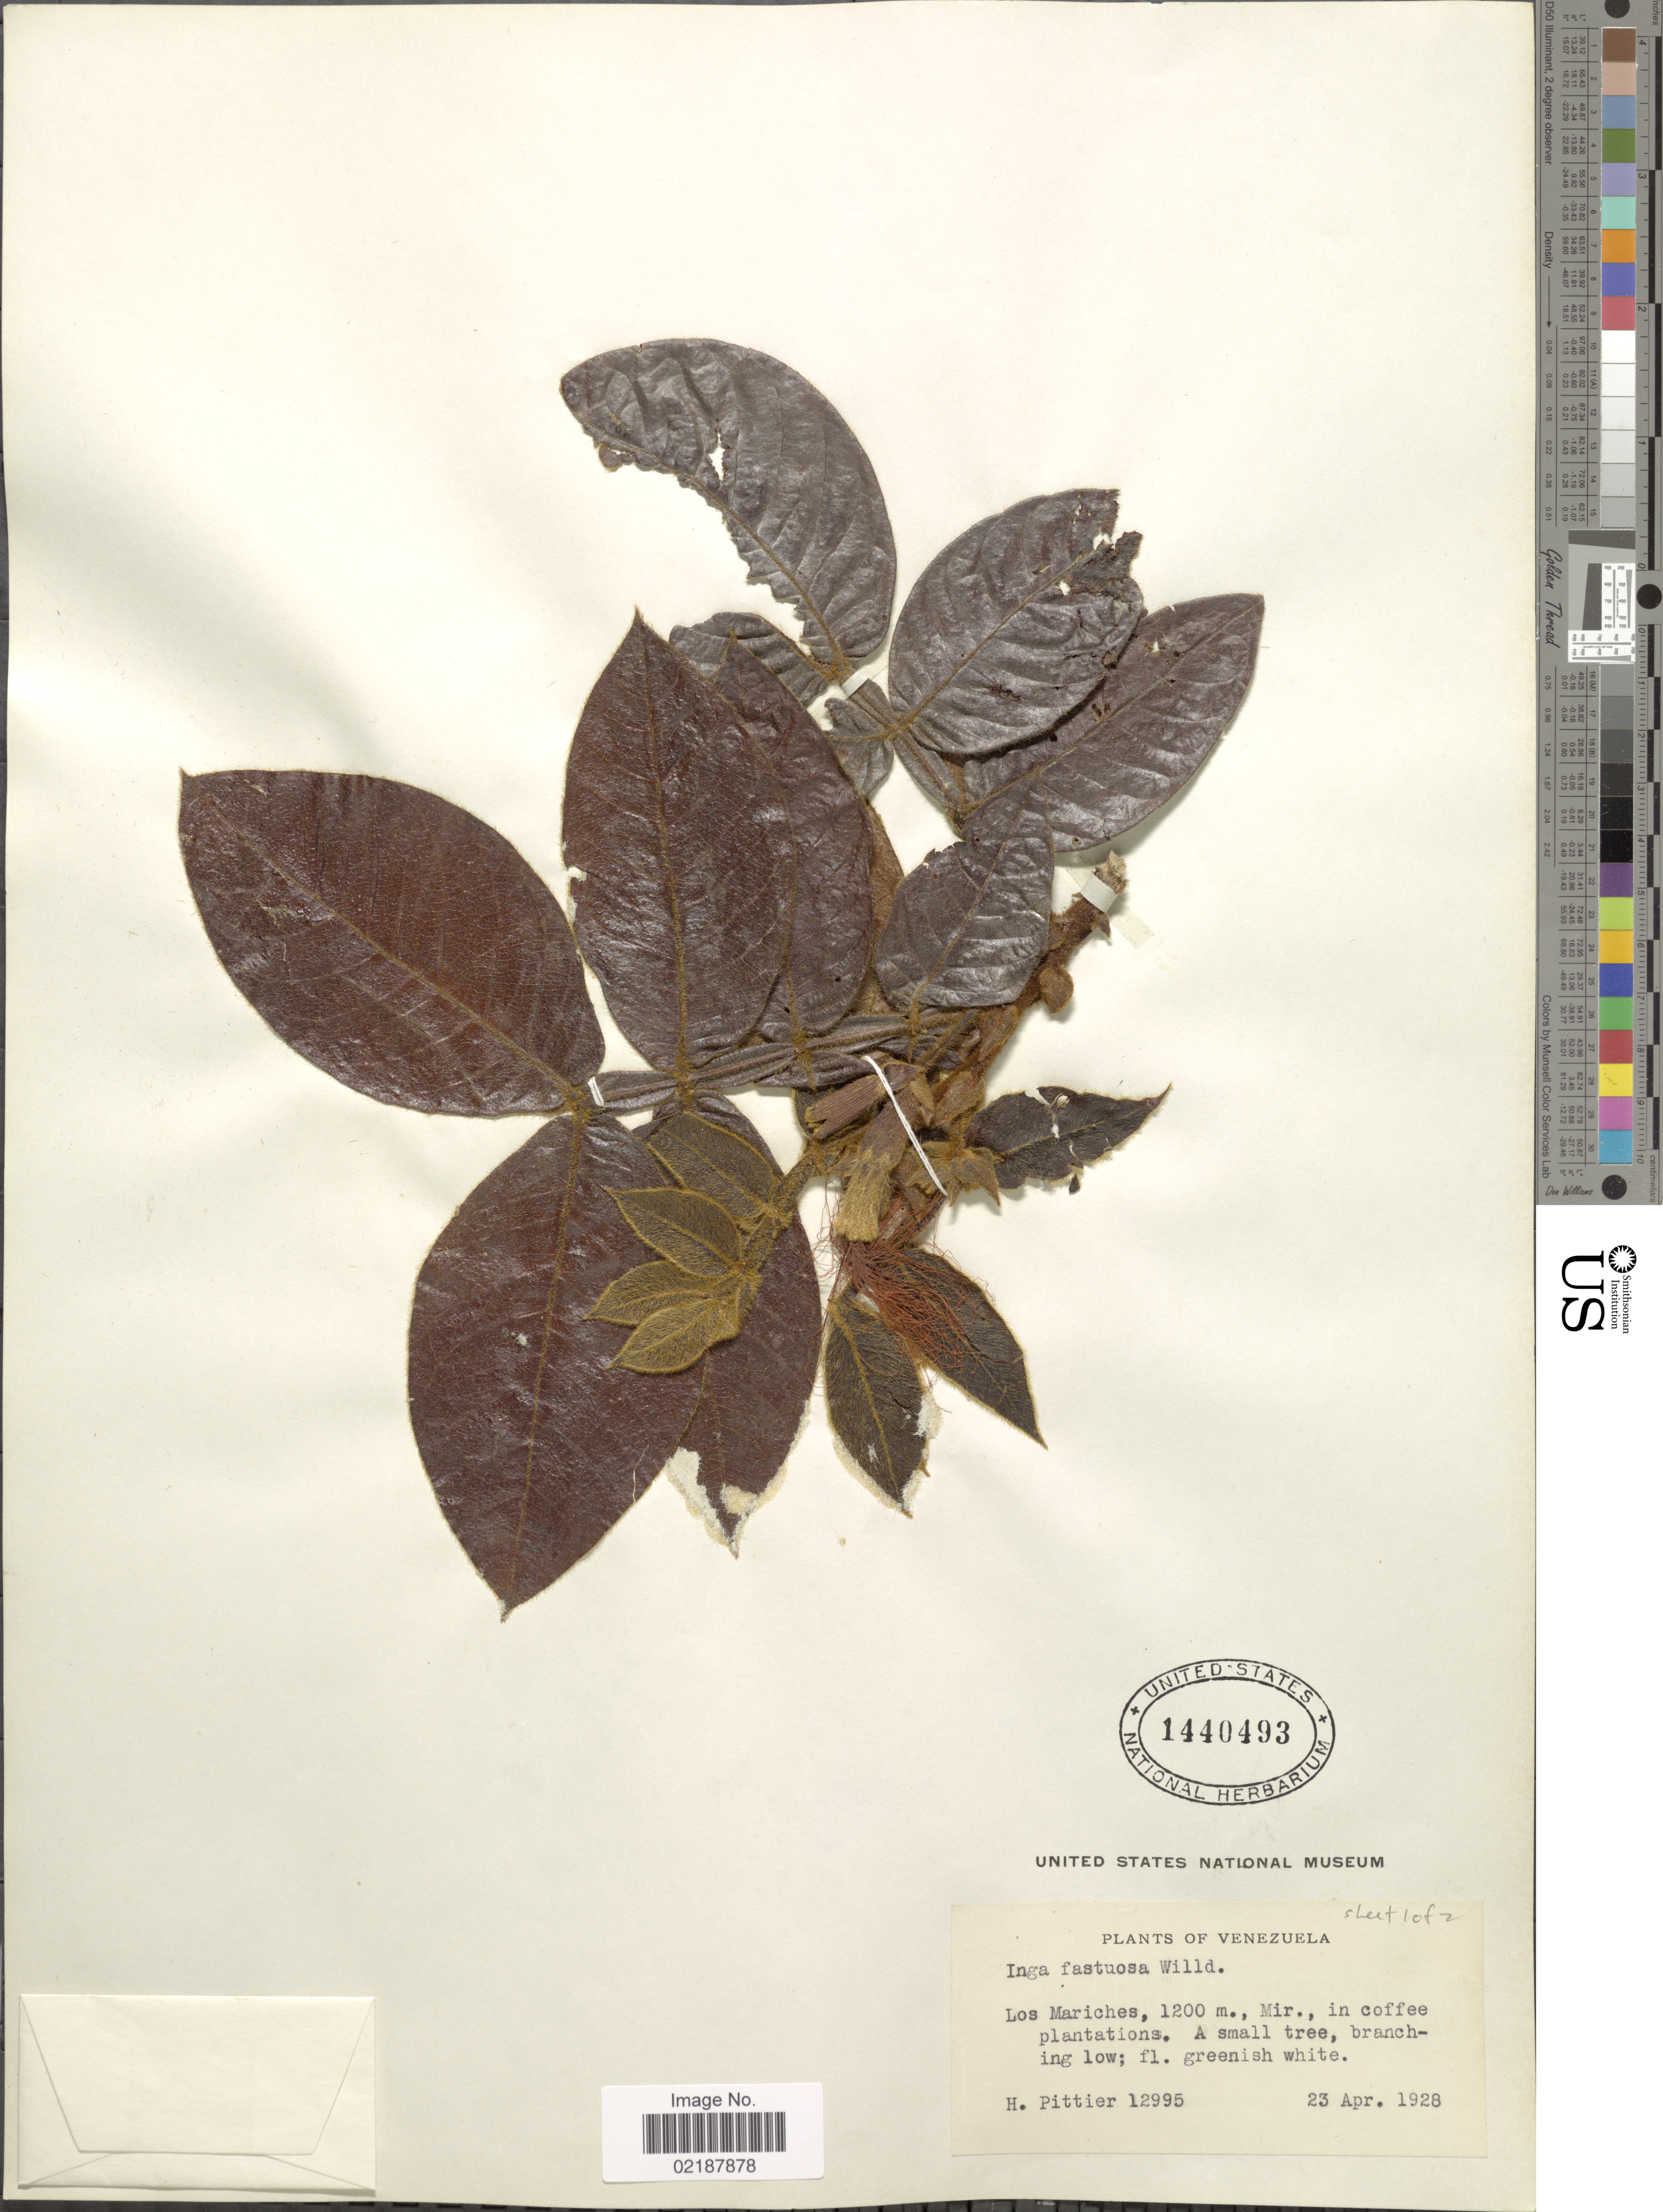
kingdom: Plantae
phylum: Tracheophyta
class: Magnoliopsida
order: Fabales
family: Fabaceae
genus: Inga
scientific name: Inga fastuosa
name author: (Jacq.) Willd.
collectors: H. F. Pittier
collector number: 12995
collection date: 1928-04-23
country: Venezuela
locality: Los Mariches, Mir., in coffee plantations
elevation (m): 1200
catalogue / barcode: US 1440493